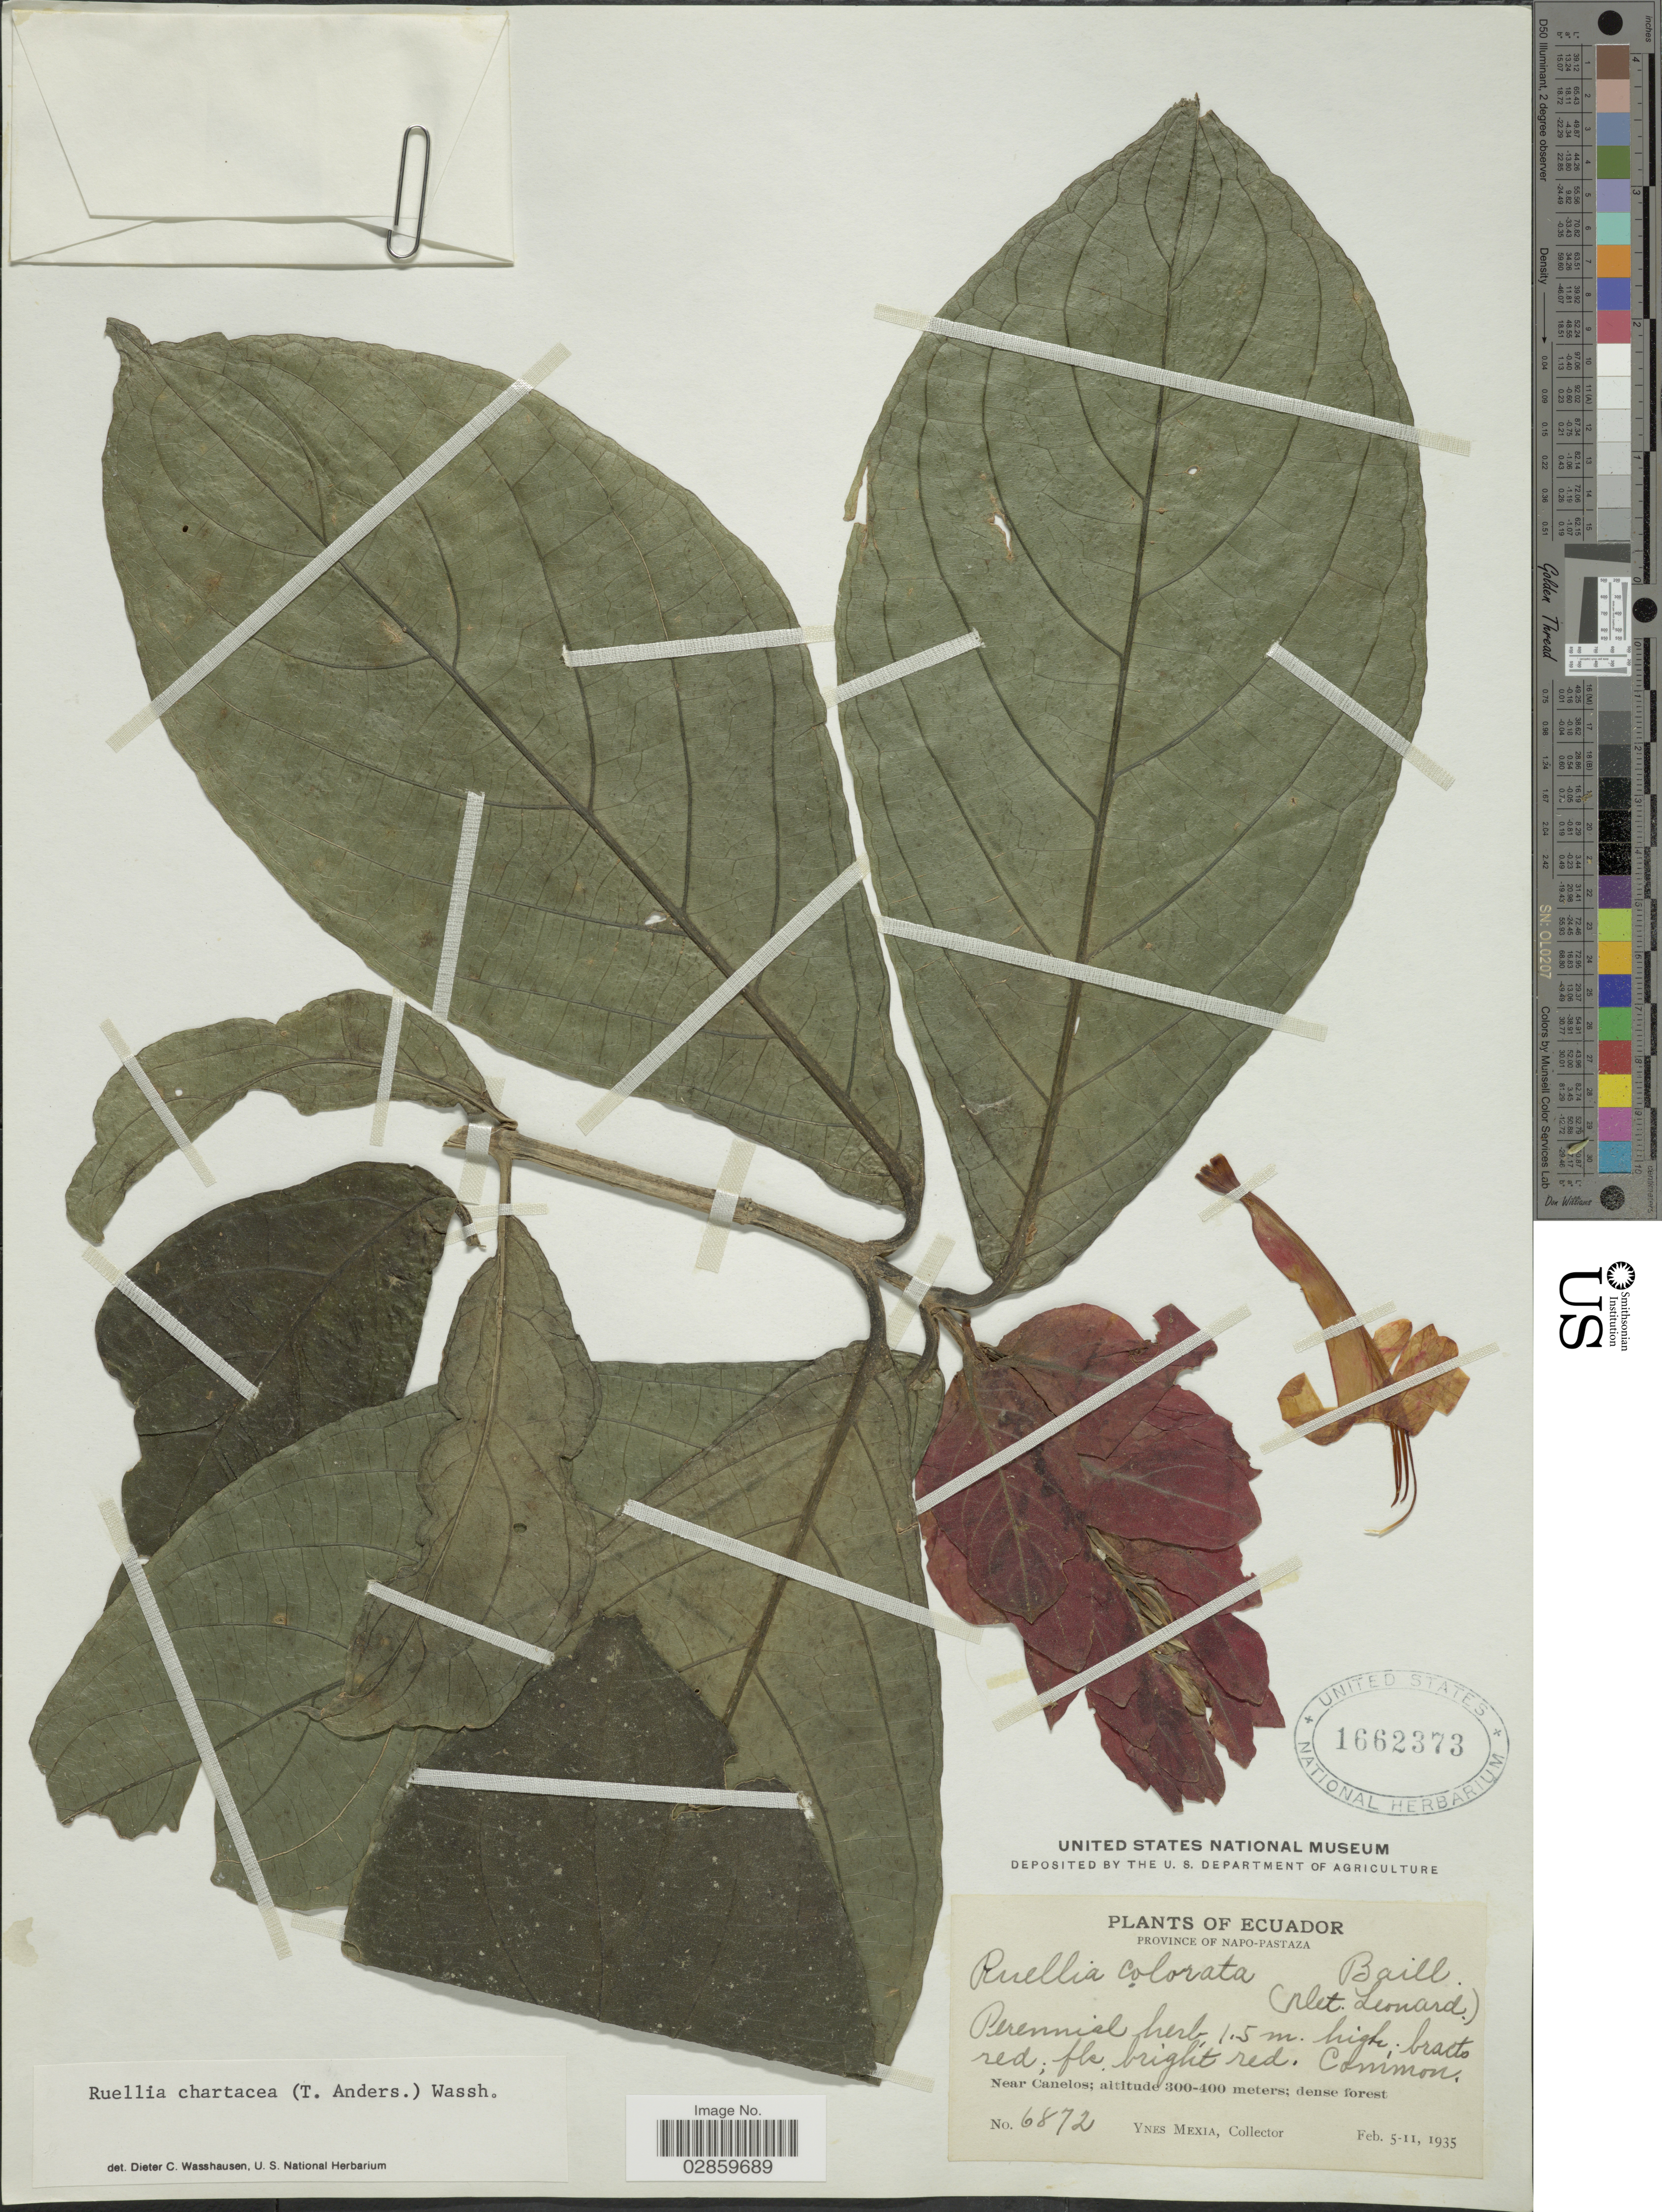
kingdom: Plantae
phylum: Tracheophyta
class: Magnoliopsida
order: Lamiales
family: Acanthaceae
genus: Ruellia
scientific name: Ruellia chartacea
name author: (T. Anderson) Wassh.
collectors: Y. Mexia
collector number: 6872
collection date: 1935-02-05/1935-02-11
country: Ecuador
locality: Province of Napo-Pastaza. Near Canelos.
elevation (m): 300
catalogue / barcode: US 1662373